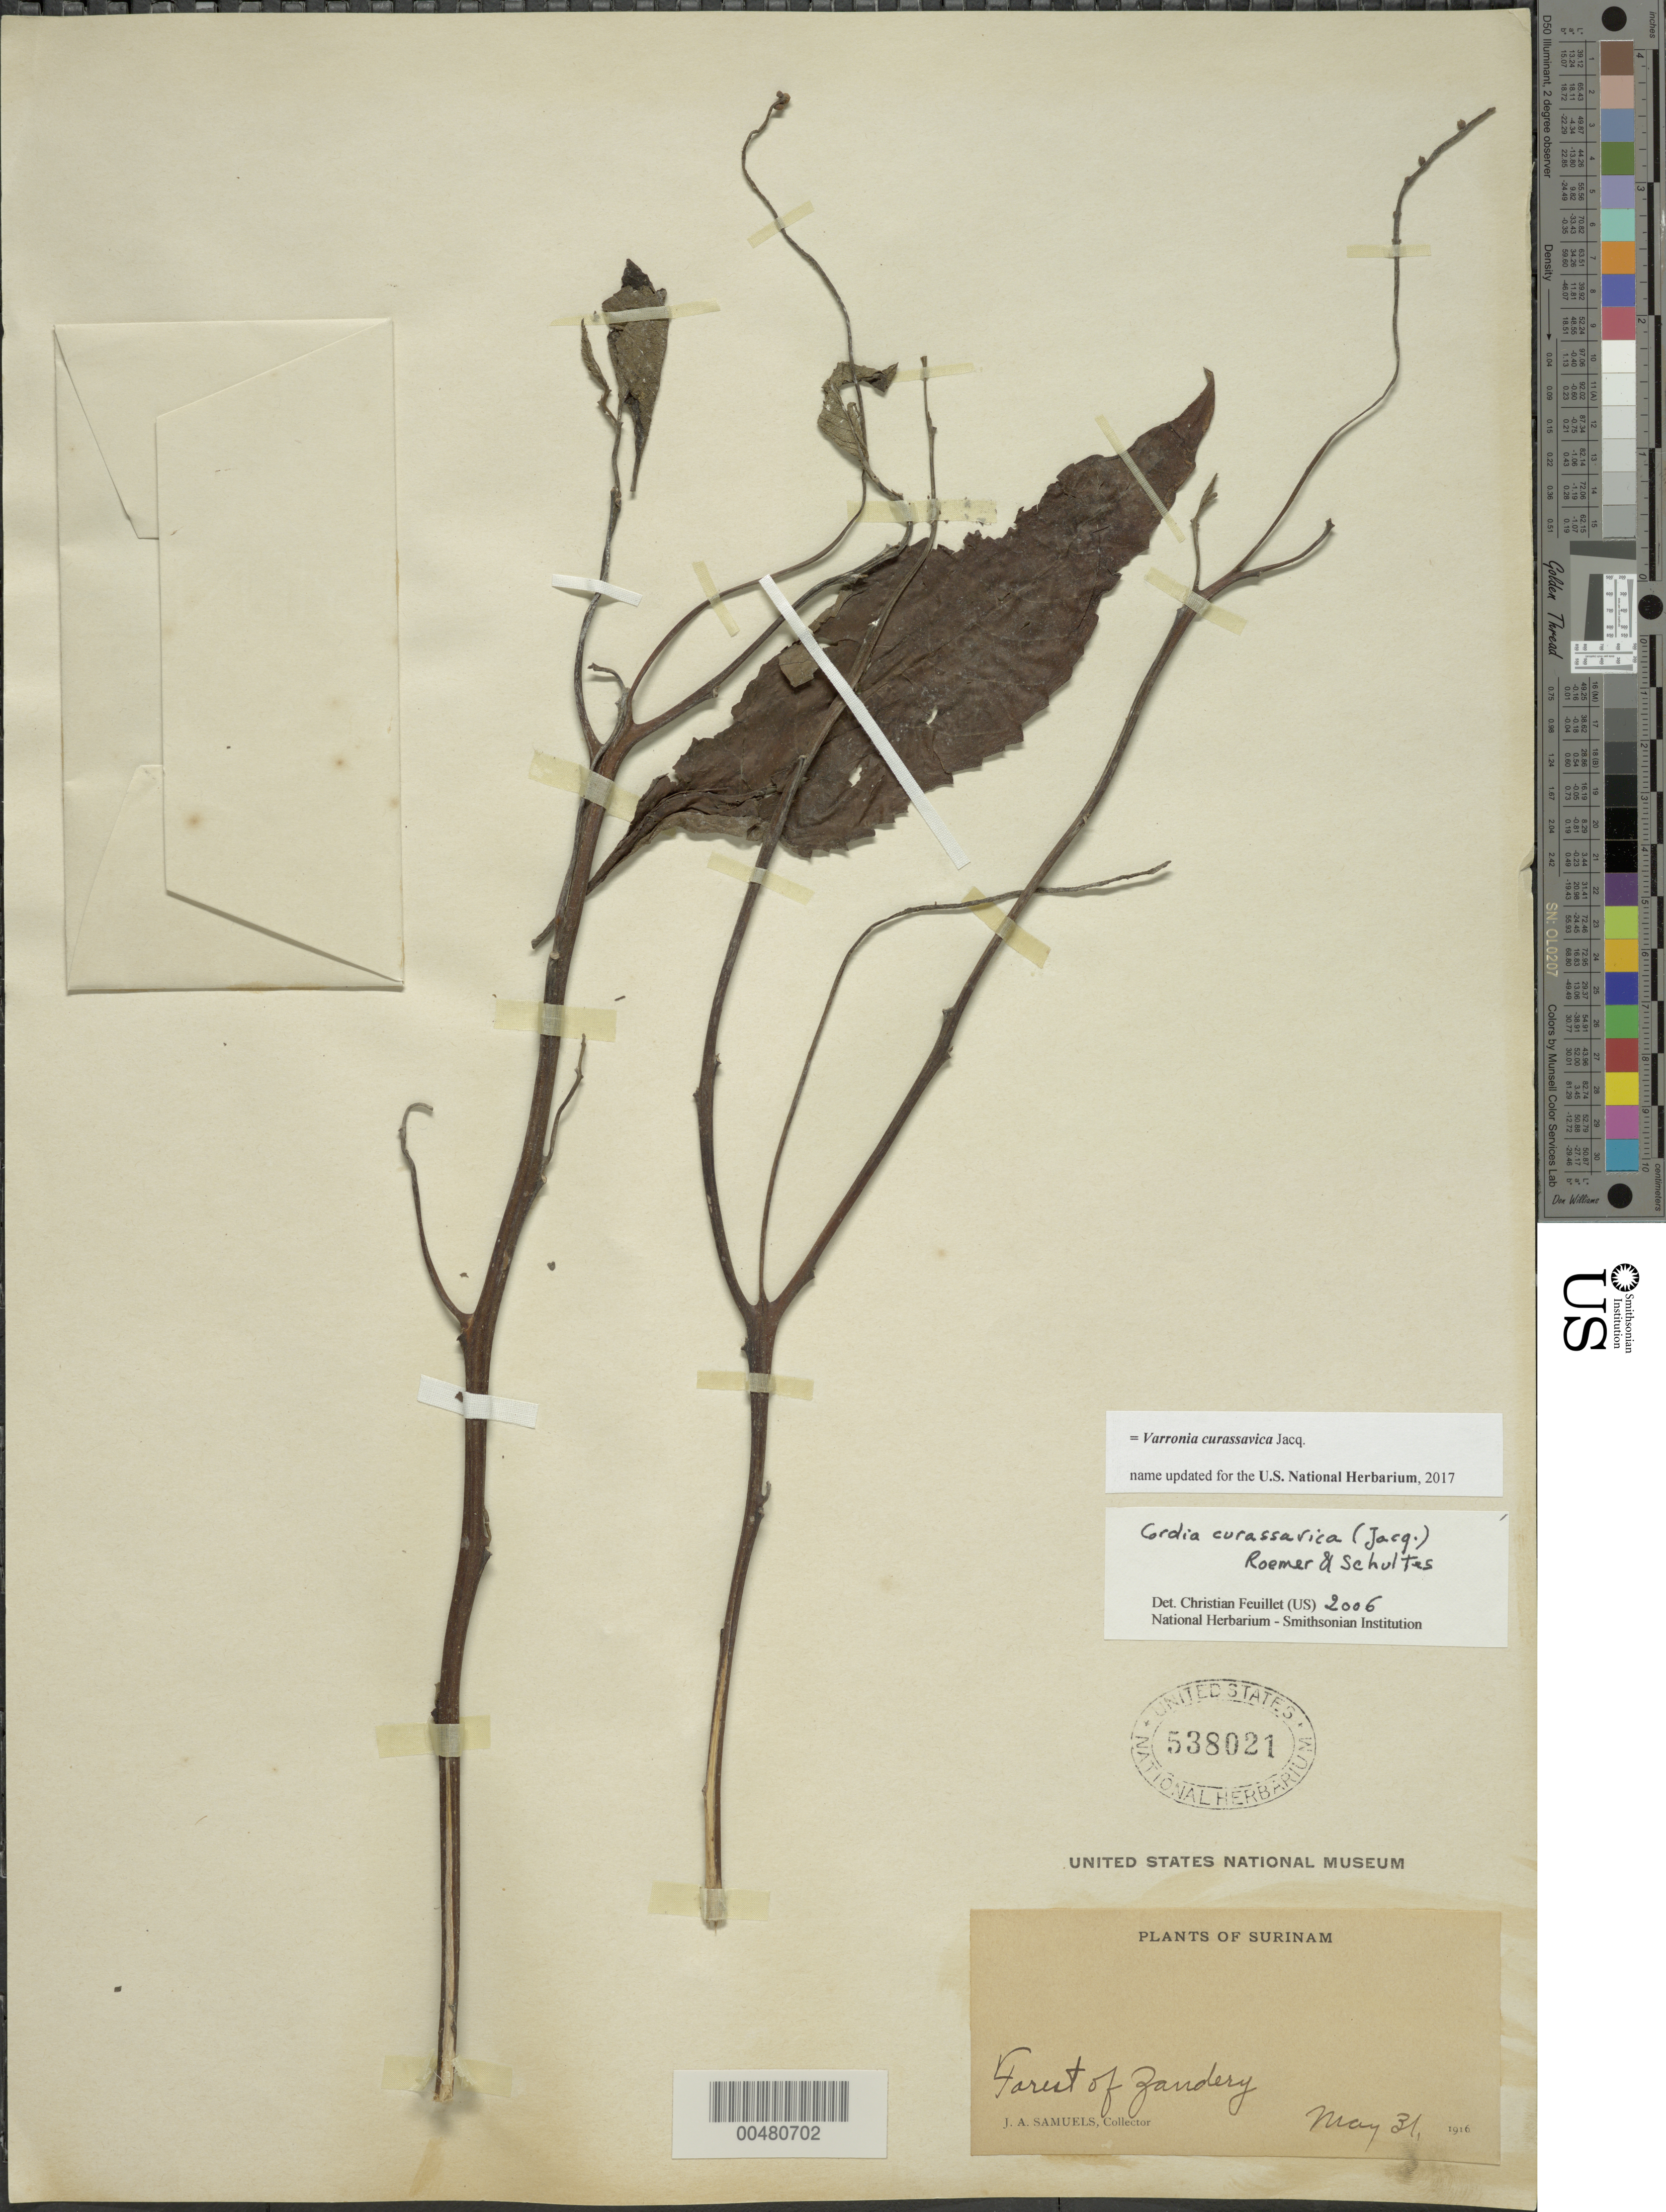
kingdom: Plantae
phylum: Tracheophyta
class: Magnoliopsida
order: Boraginales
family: Cordiaceae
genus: Varronia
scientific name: Varronia curassavica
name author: Jacq.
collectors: J. A. Samuels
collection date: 1916-05-31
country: Suriname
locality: Forest of Zandery.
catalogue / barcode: US 538021